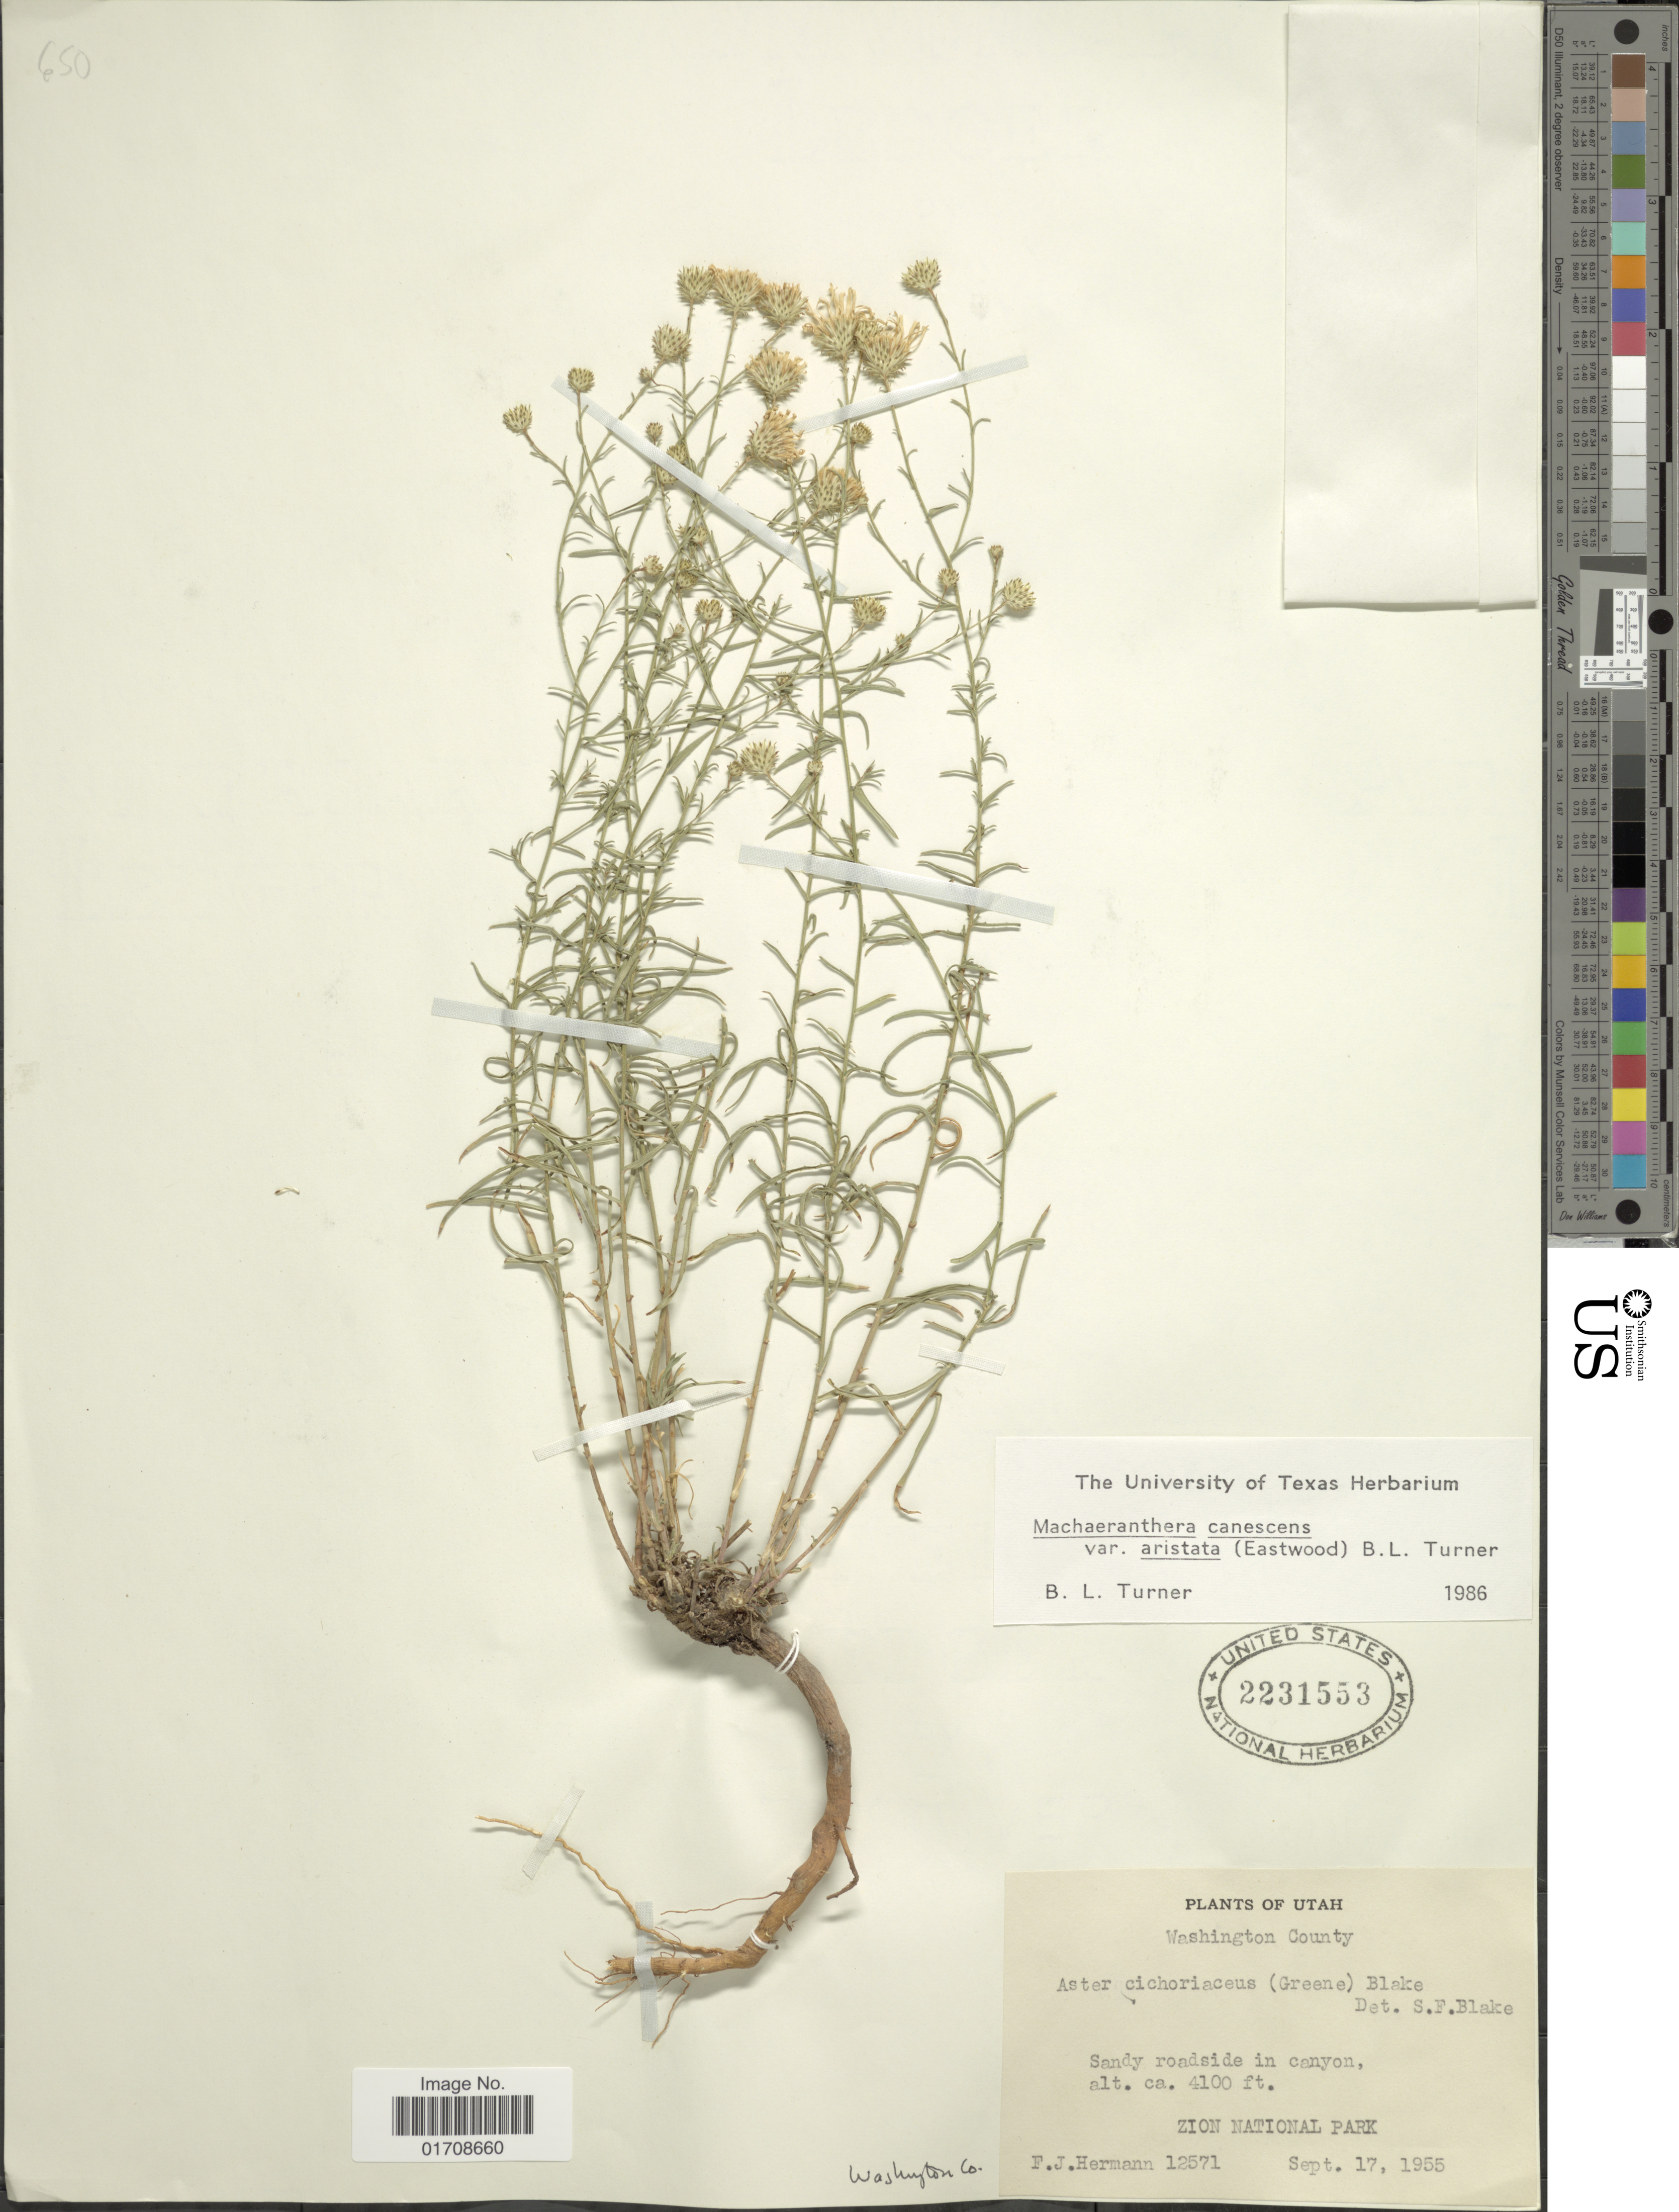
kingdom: Plantae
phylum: Tracheophyta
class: Magnoliopsida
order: Asterales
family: Asteraceae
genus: Machaeranthera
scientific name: Machaeranthera canescens var. aristata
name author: (Eastw.) B.L. Turner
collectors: F. J. Hermann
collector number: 12571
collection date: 1955-09-17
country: United States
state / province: Utah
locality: Washington County, Zion National Park, Washington Co.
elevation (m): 1250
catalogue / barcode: US 2231553